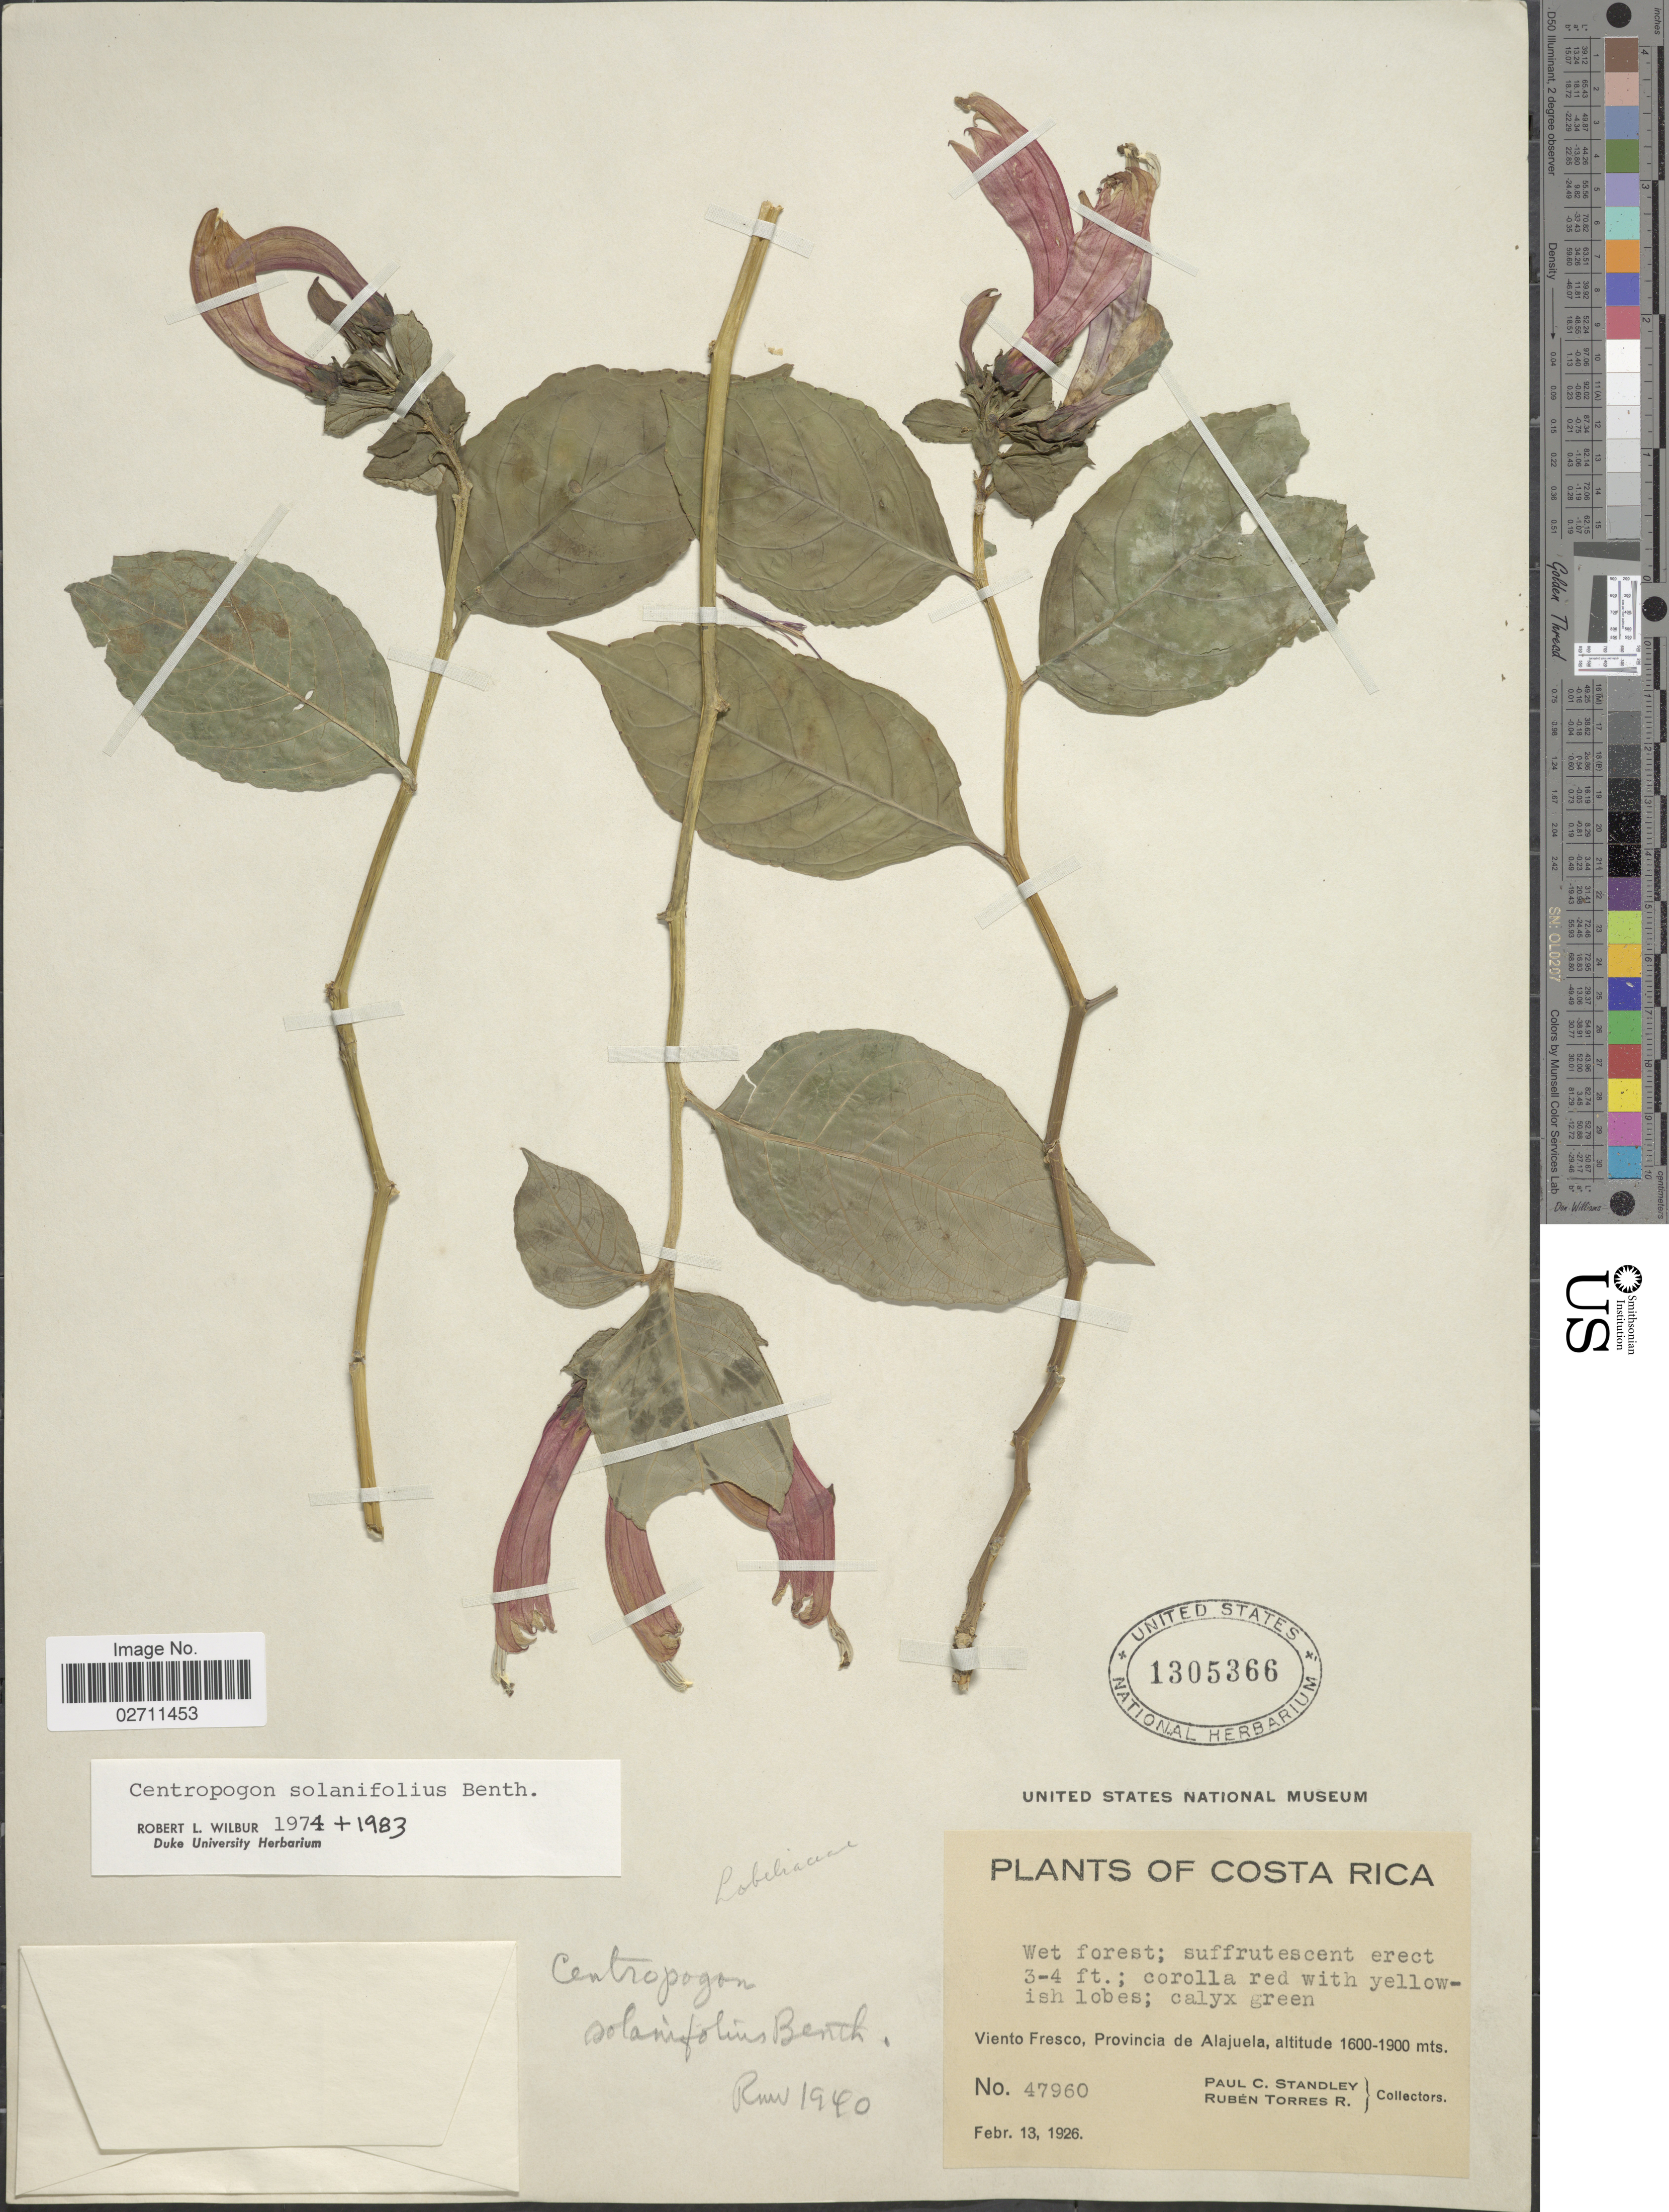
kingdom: Plantae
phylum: Tracheophyta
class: Magnoliopsida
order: Asterales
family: Campanulaceae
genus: Centropogon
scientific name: Centropogon solanifolius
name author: Benth.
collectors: P. C. Standley & R. Torres R.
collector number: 47960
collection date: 1926-02-13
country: Costa Rica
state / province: Alajuela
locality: Viento Fresco.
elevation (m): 1600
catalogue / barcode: US 1305366